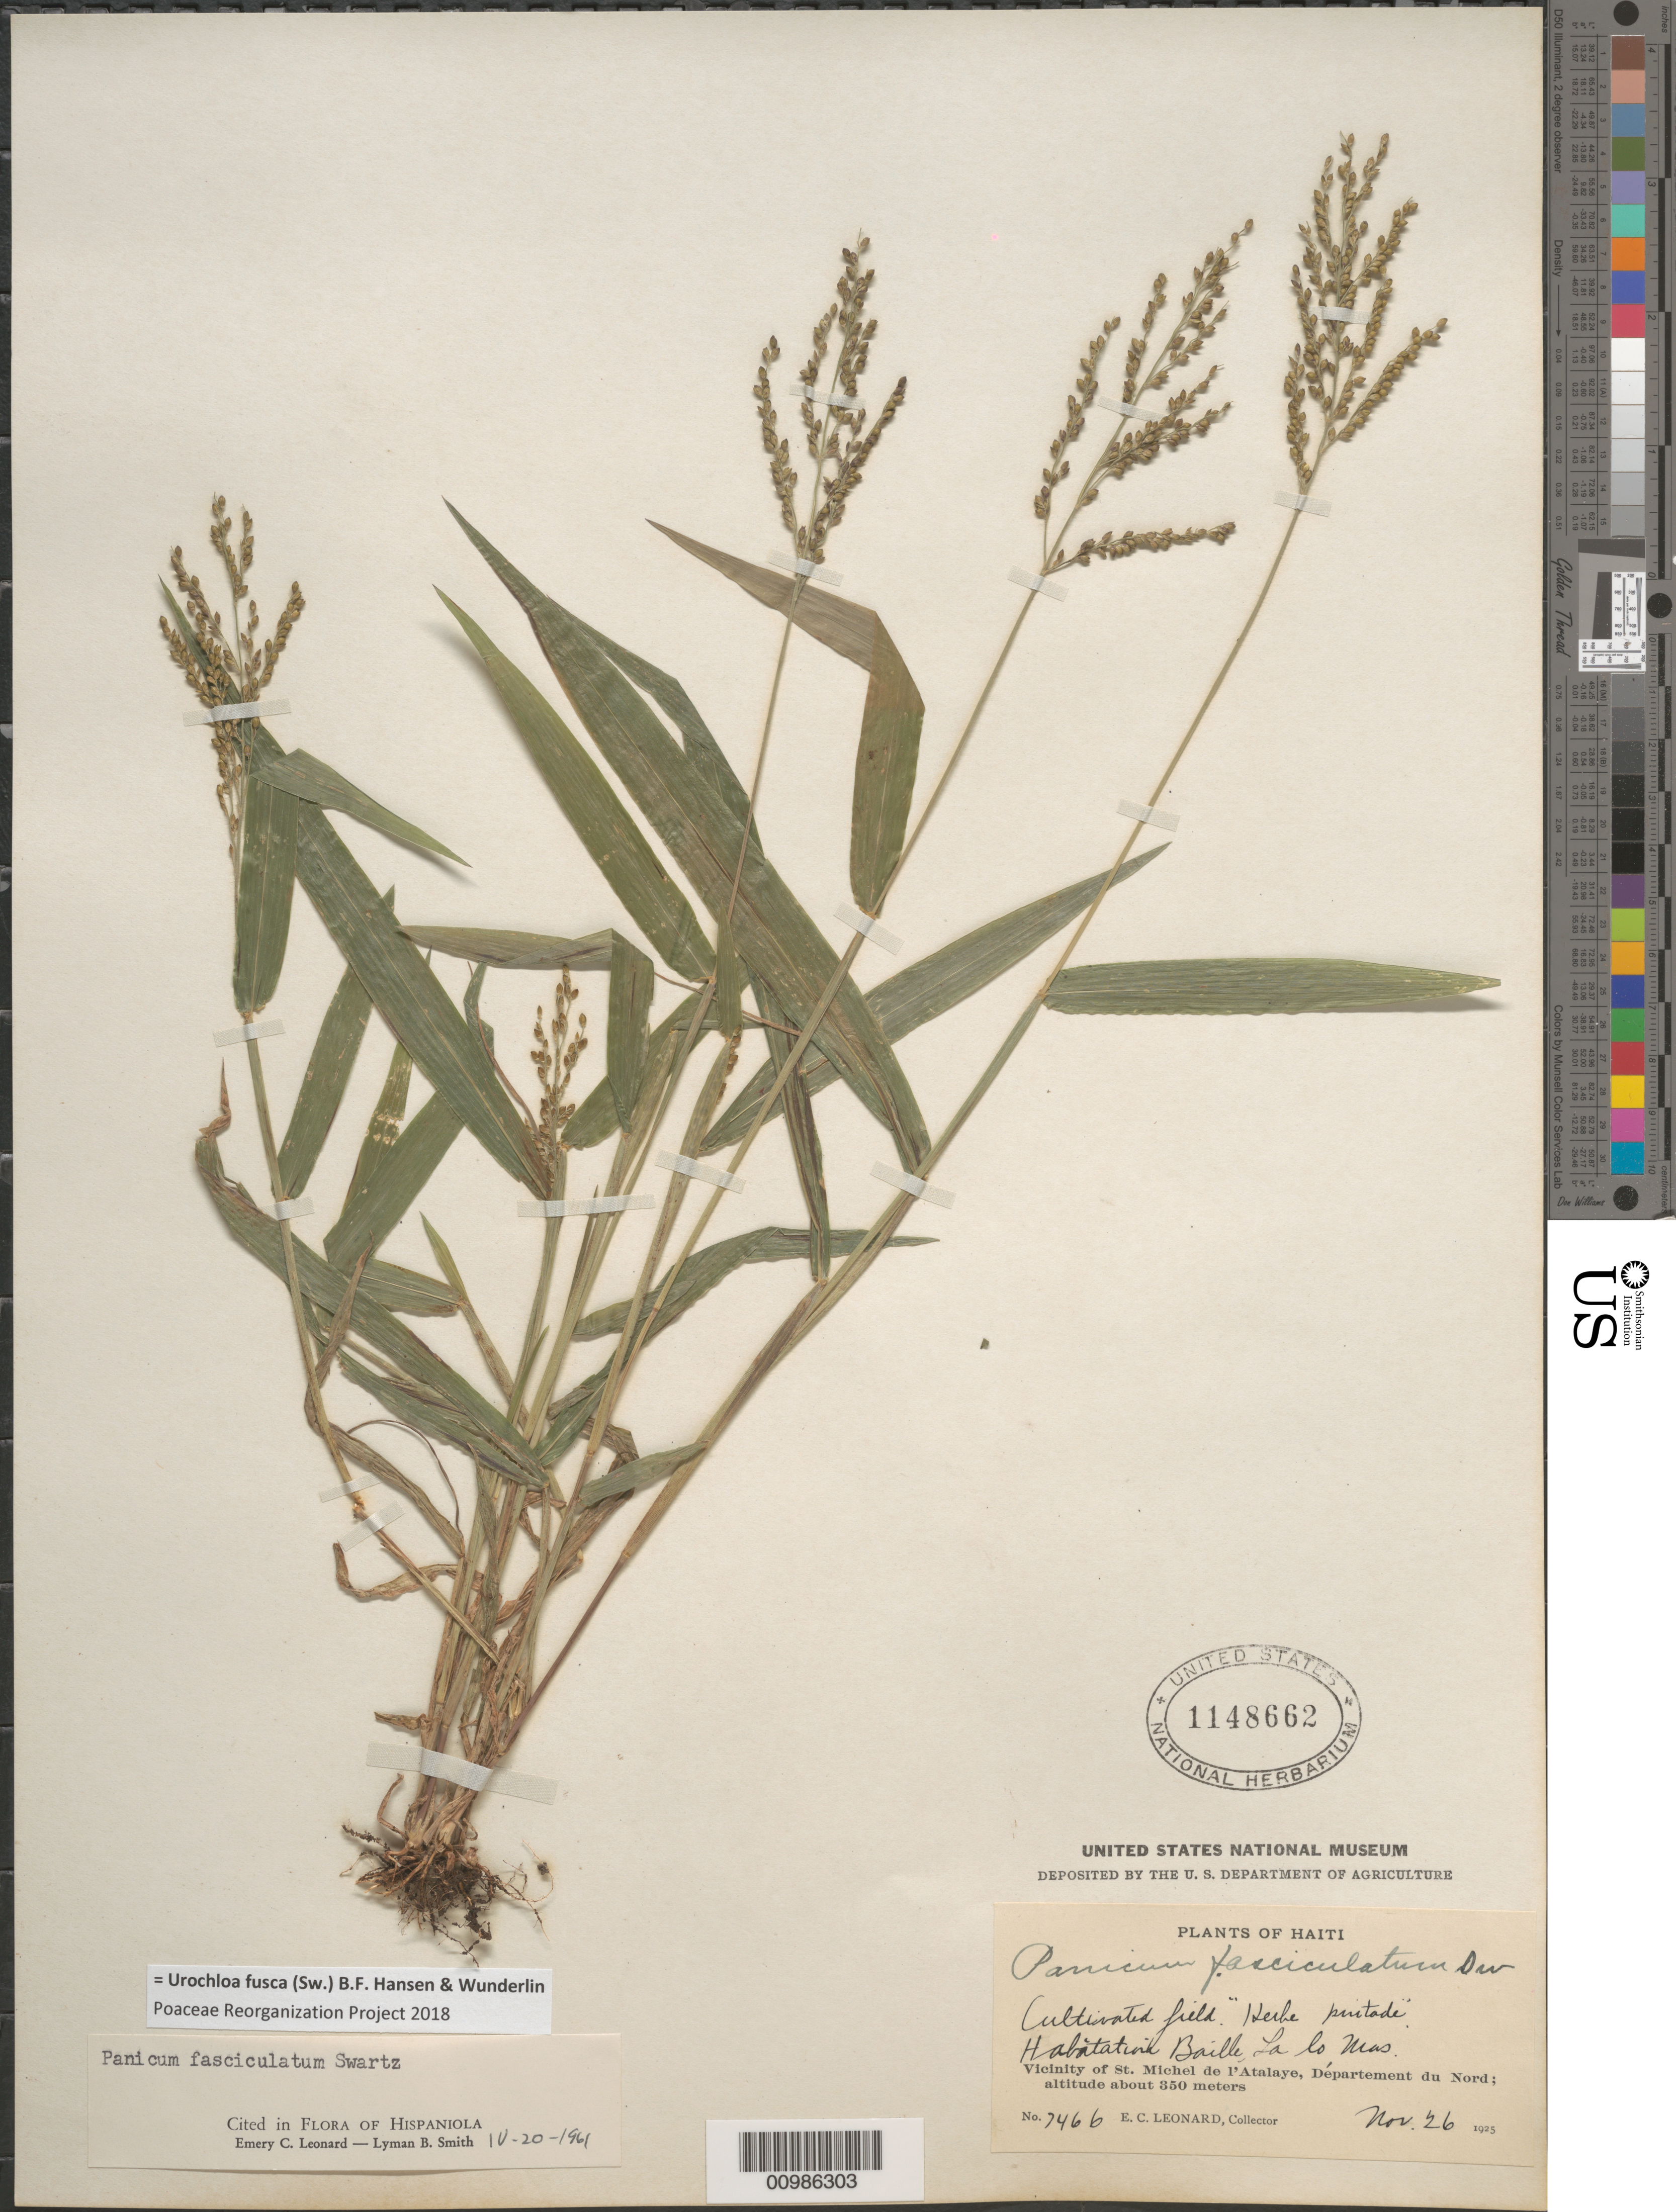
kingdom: Plantae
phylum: Tracheophyta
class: Liliopsida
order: Poales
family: Poaceae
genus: Brachiaria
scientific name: Brachiaria fasciculata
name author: (Sw.) Parodi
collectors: E. C. Leonard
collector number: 7466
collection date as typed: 26 Nov 1925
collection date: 1925-11-26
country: Haiti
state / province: Nord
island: Hispaniola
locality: St. Michel de l'Atalaye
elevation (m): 350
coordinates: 0 N, 0 E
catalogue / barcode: US 1148662